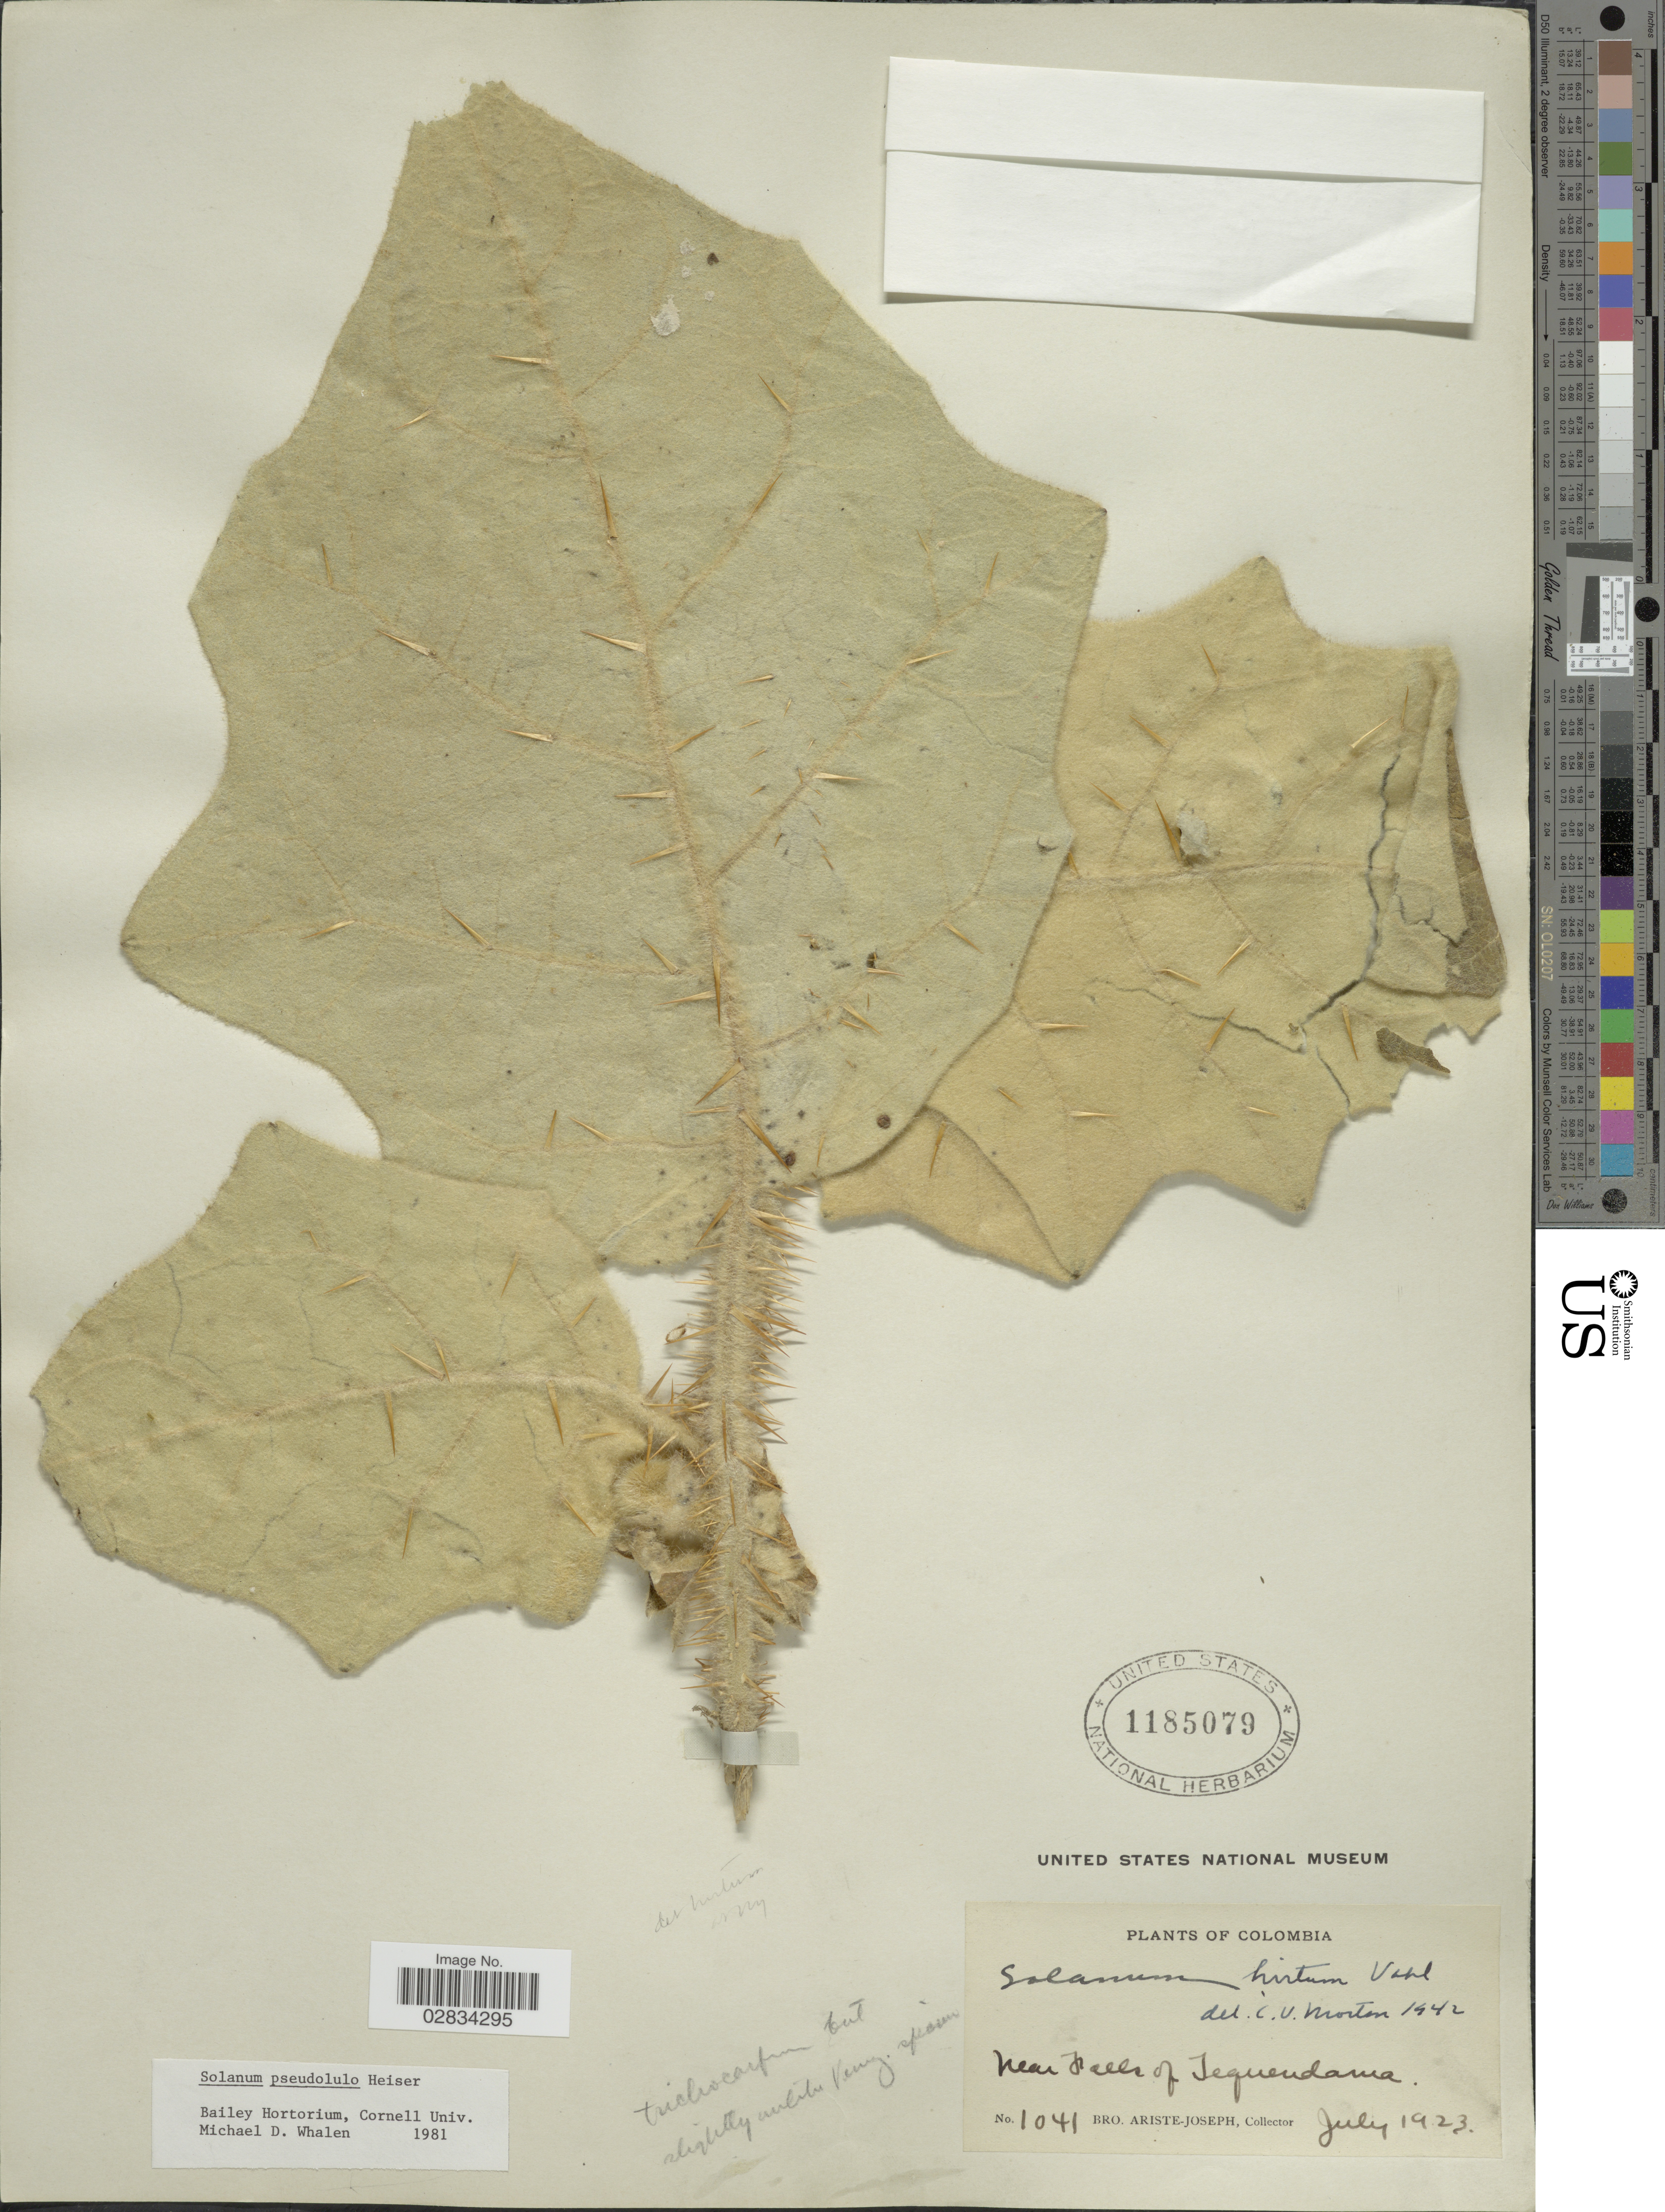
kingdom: Plantae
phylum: Tracheophyta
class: Magnoliopsida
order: Solanales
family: Solanaceae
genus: Solanum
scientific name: Solanum pseudolulo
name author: Heiser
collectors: Bro. Ariste-Joseph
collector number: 1041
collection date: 1923-07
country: Colombia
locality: Near Falls of Tequendama.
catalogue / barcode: US 1185079